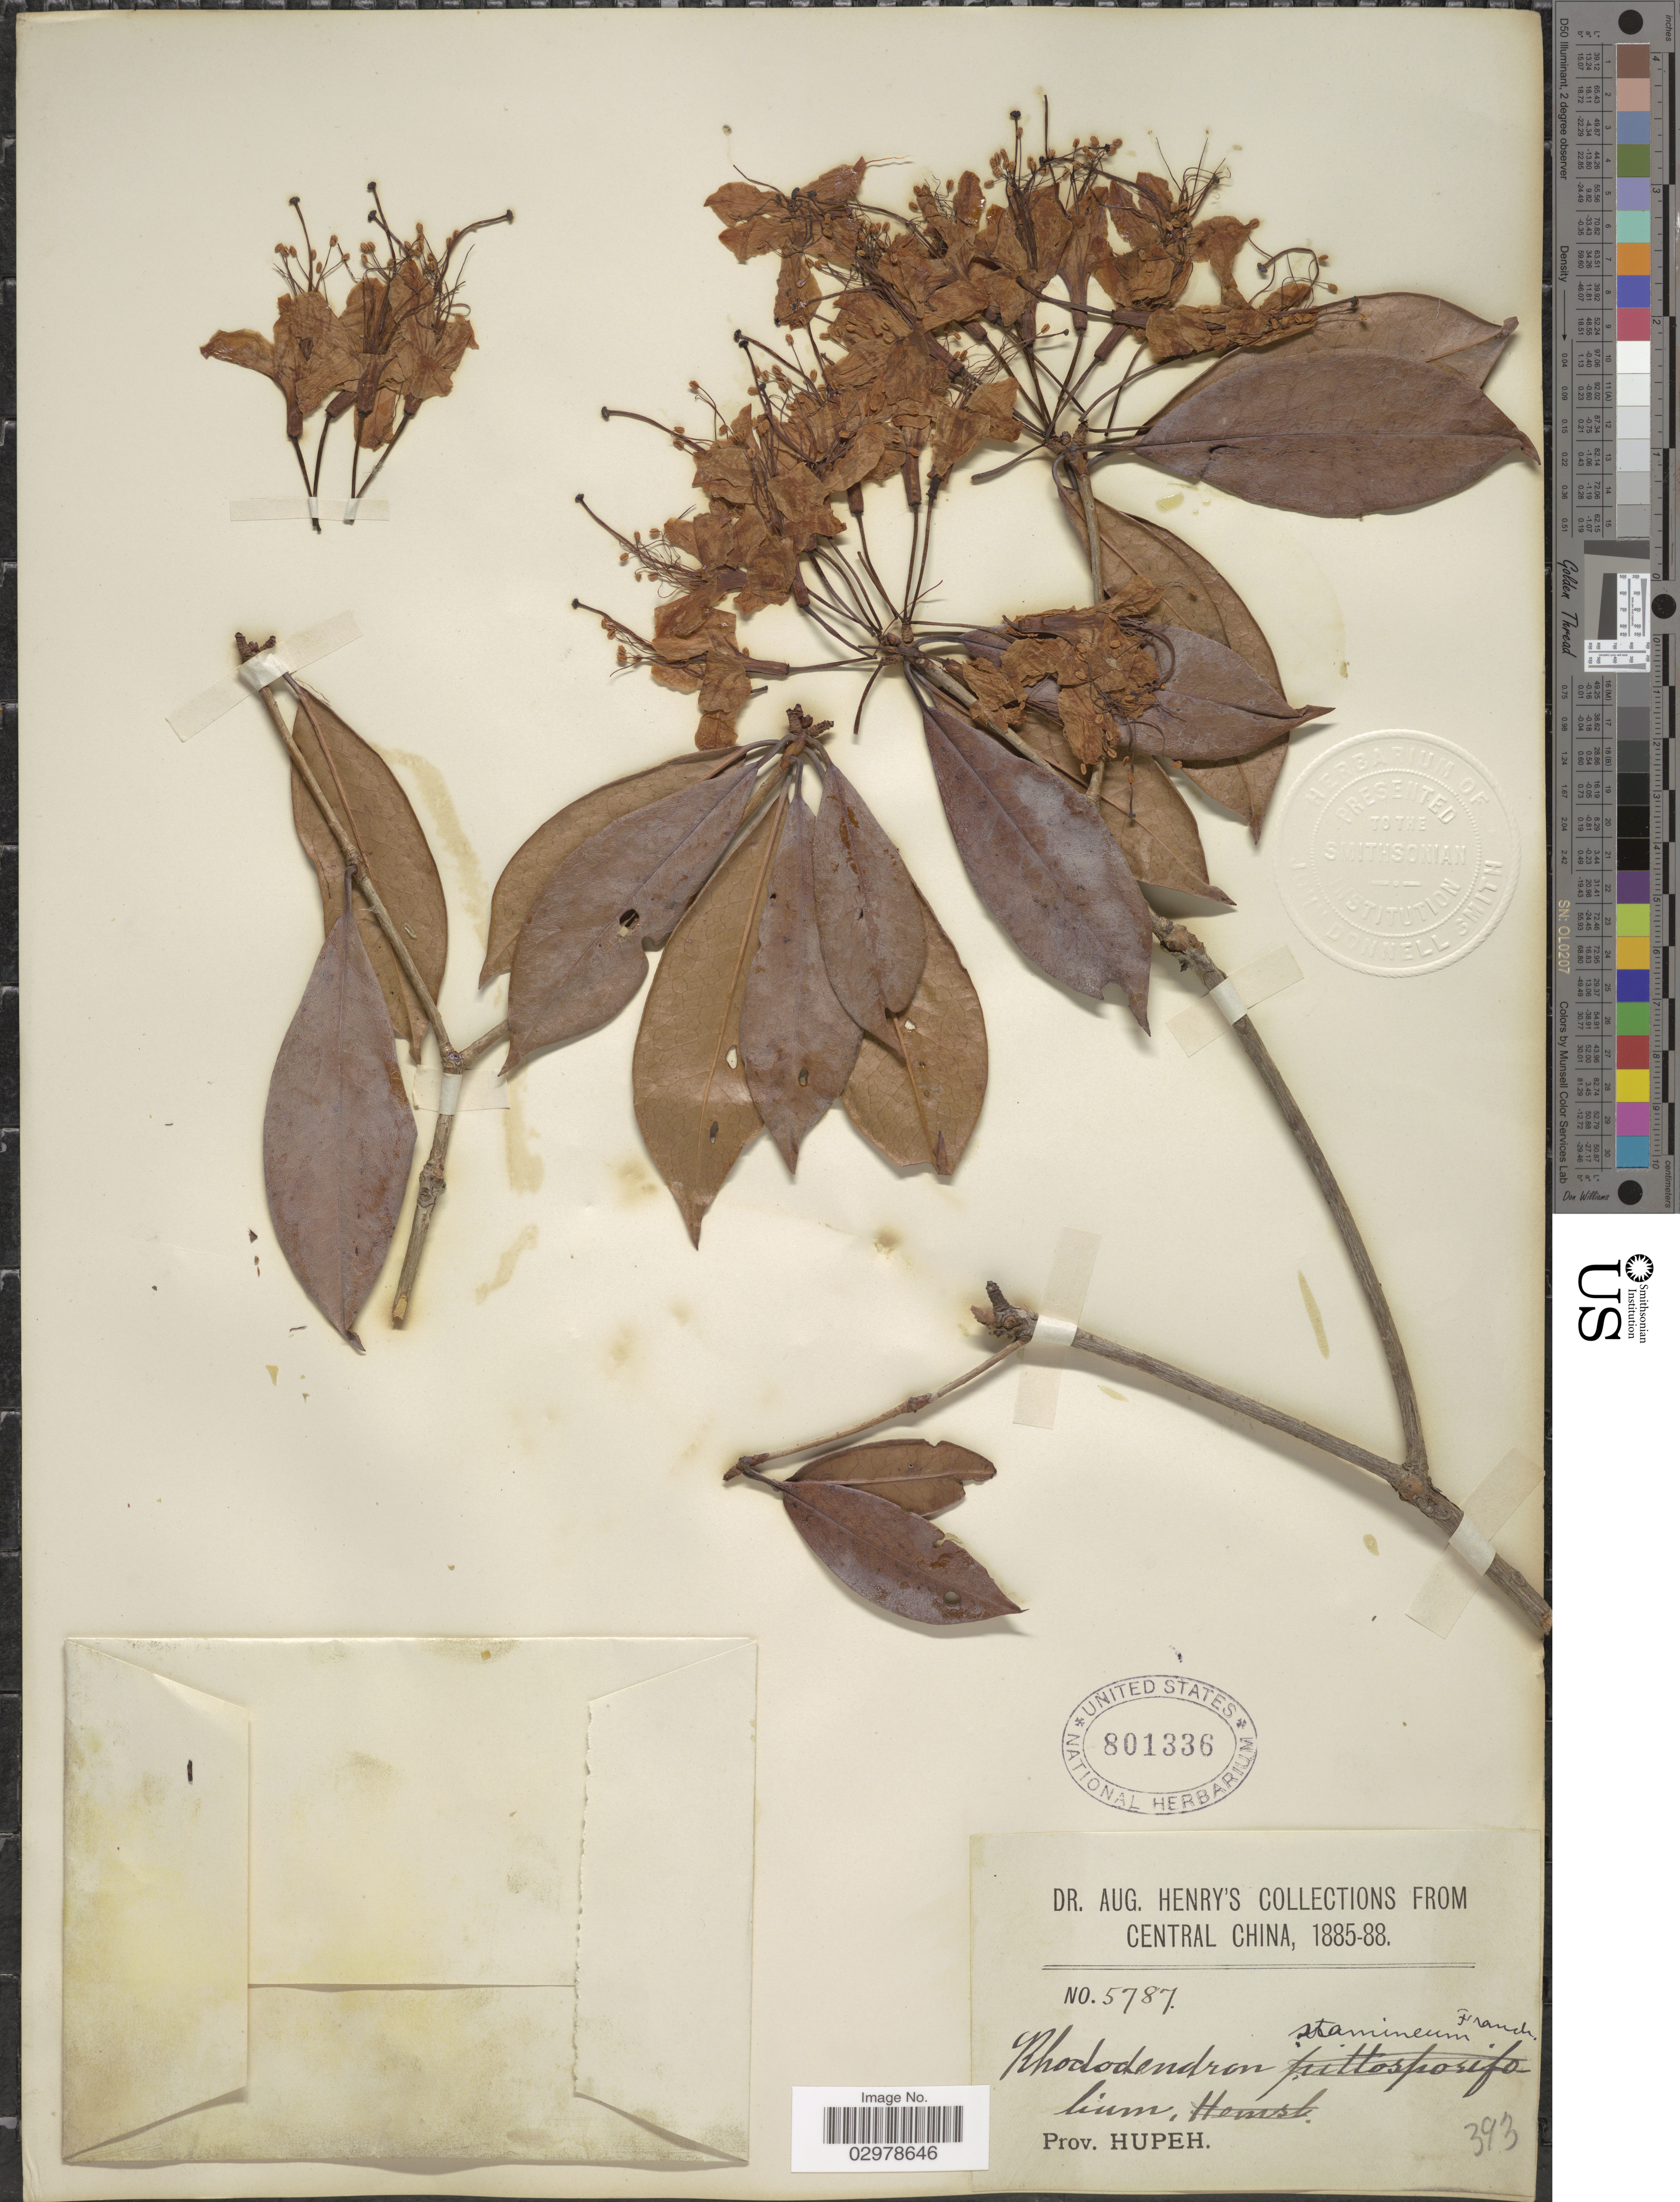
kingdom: Plantae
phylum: Tracheophyta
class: Magnoliopsida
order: Ericales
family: Ericaceae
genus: Rhododendron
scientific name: Rhododendron stamineum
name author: Franch.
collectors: A. Henry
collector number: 5787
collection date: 1885/1888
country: China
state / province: Hubei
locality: Central China. Prov. Hupeh.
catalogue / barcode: US 801336